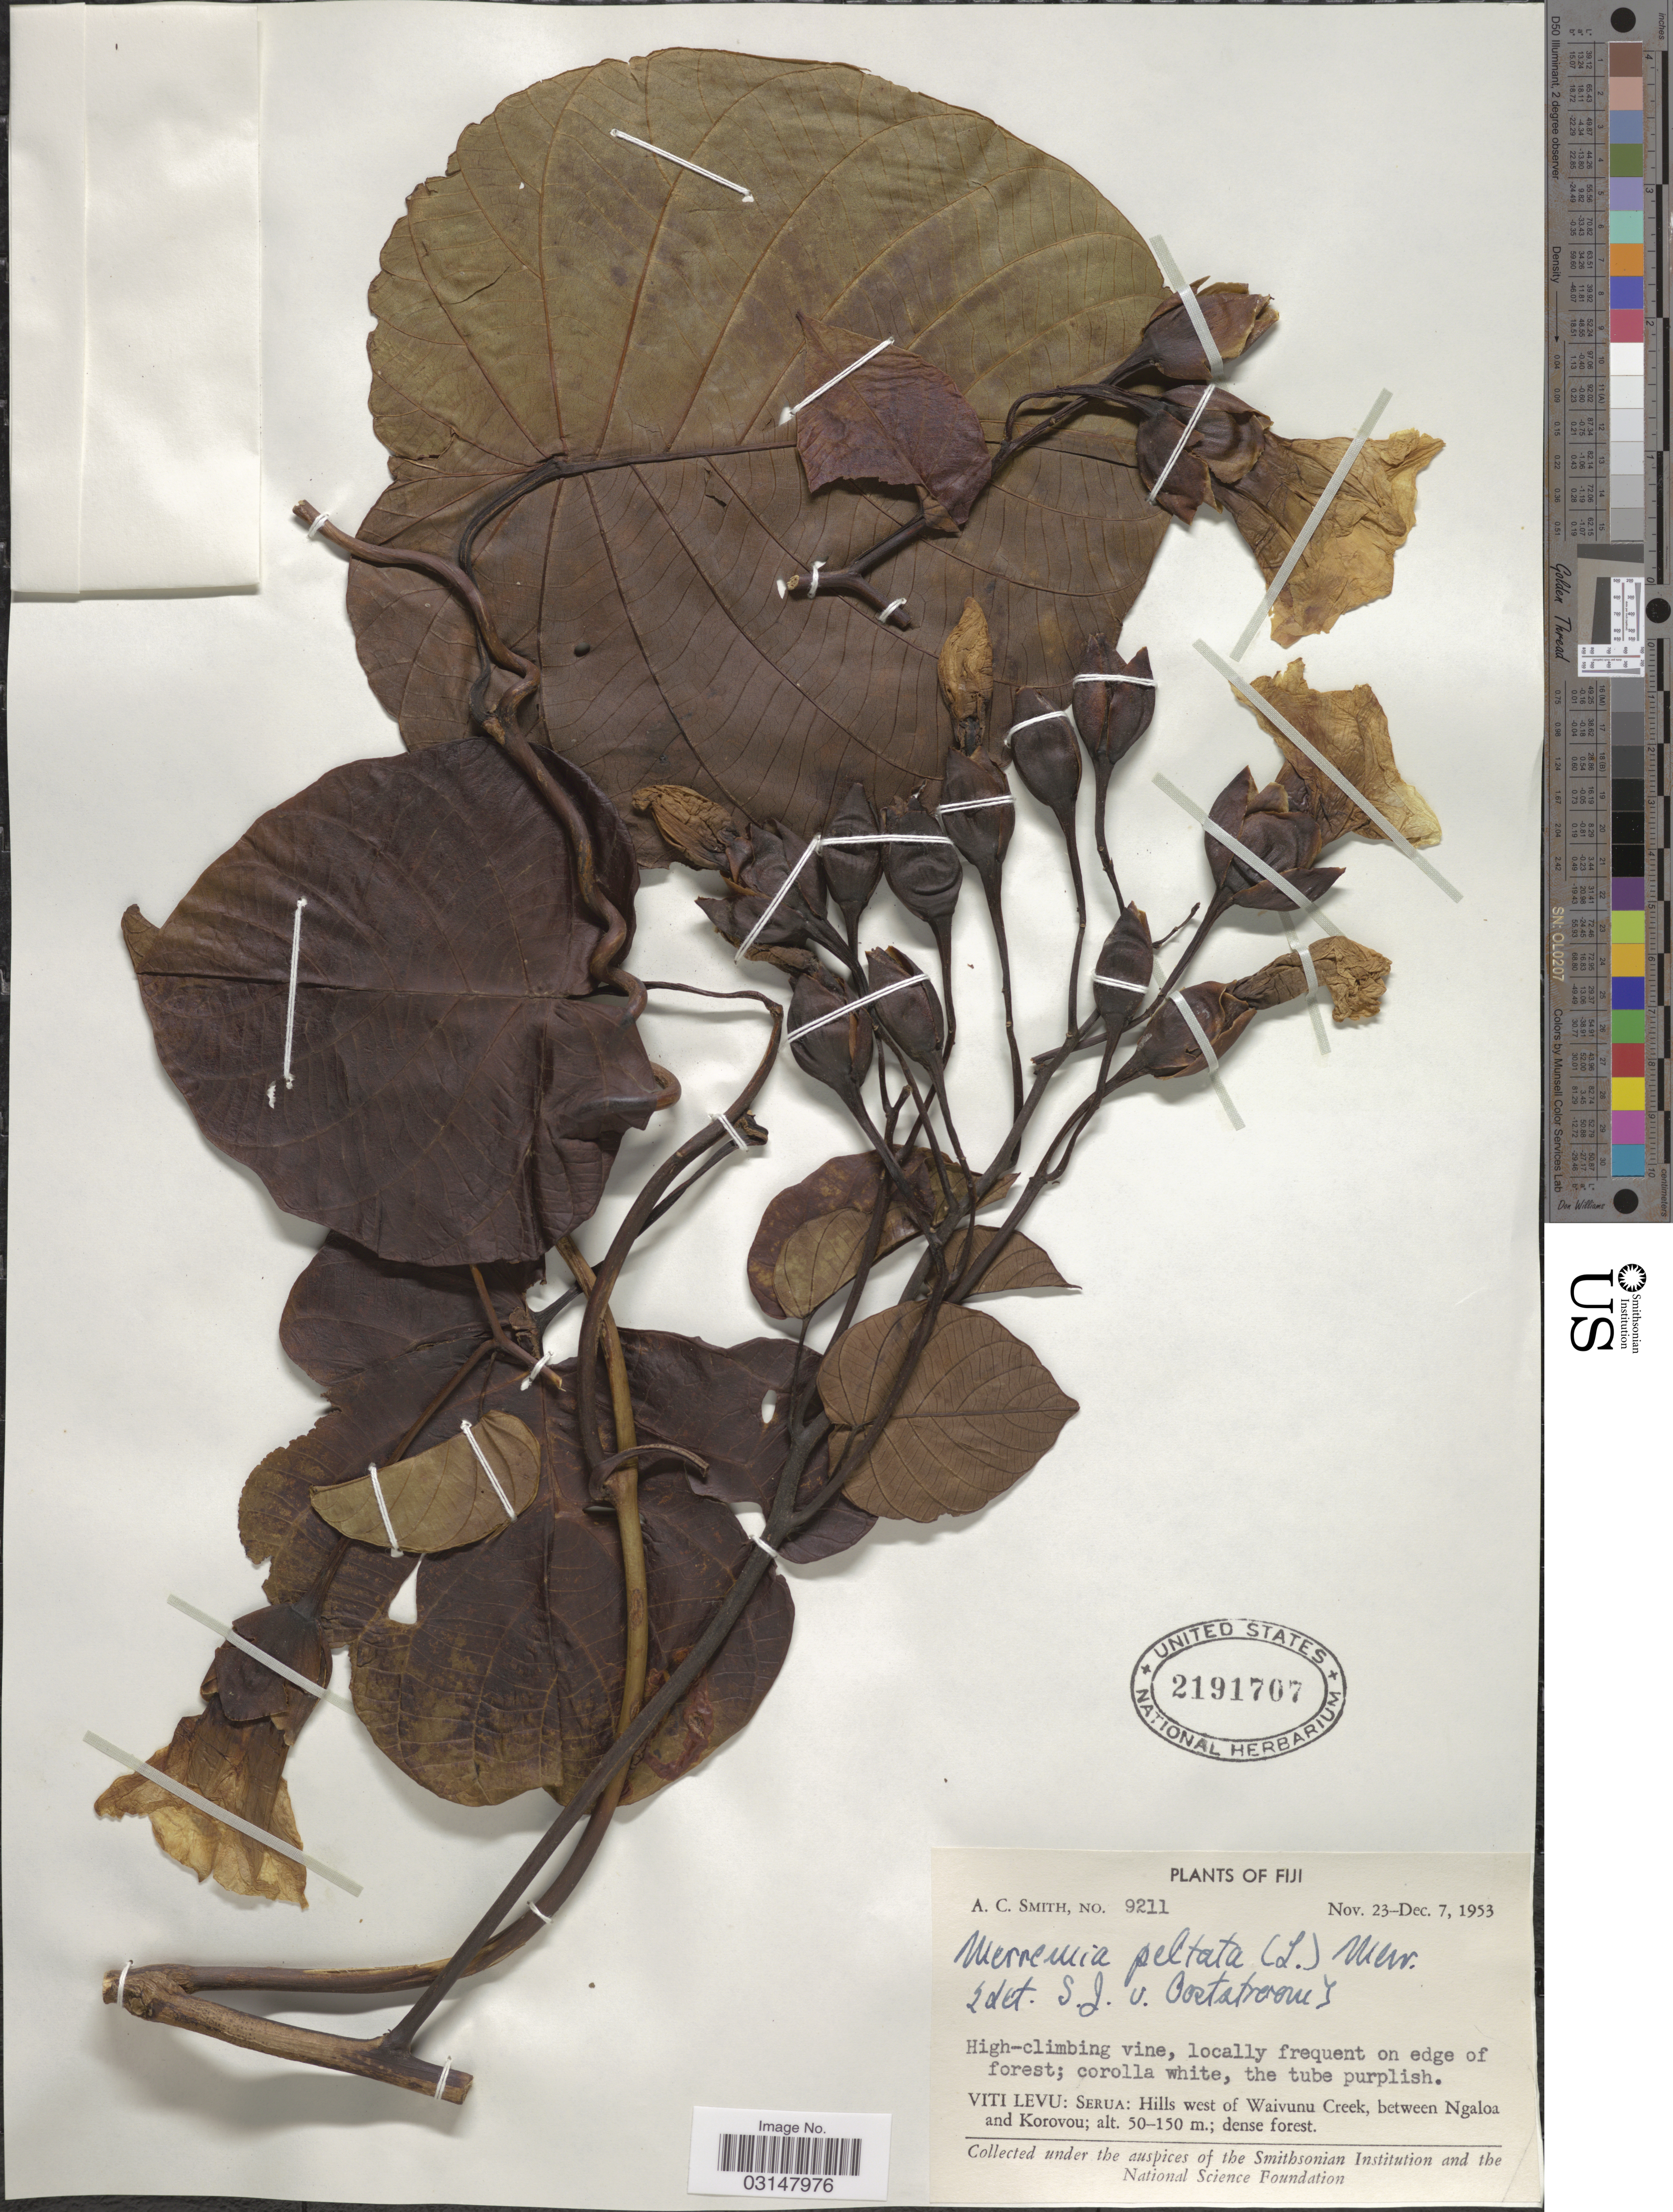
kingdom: Plantae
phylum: Tracheophyta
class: Magnoliopsida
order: Solanales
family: Convolvulaceae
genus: Decalobanthus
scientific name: Decalobanthus peltatus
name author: (L.) A. R. Simões & Staples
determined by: Wagner, W. L., (BOT), Smithsonian Institution - National Museum of Natural History (UNITED STATES)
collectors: A. C. Smith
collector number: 9211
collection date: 1953-11-23/1953-12-07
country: Fiji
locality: Viti Levu: Serua: Hills west of Waivunu Creek, between Ngaloa and Korovou.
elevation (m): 50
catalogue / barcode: US 2191707